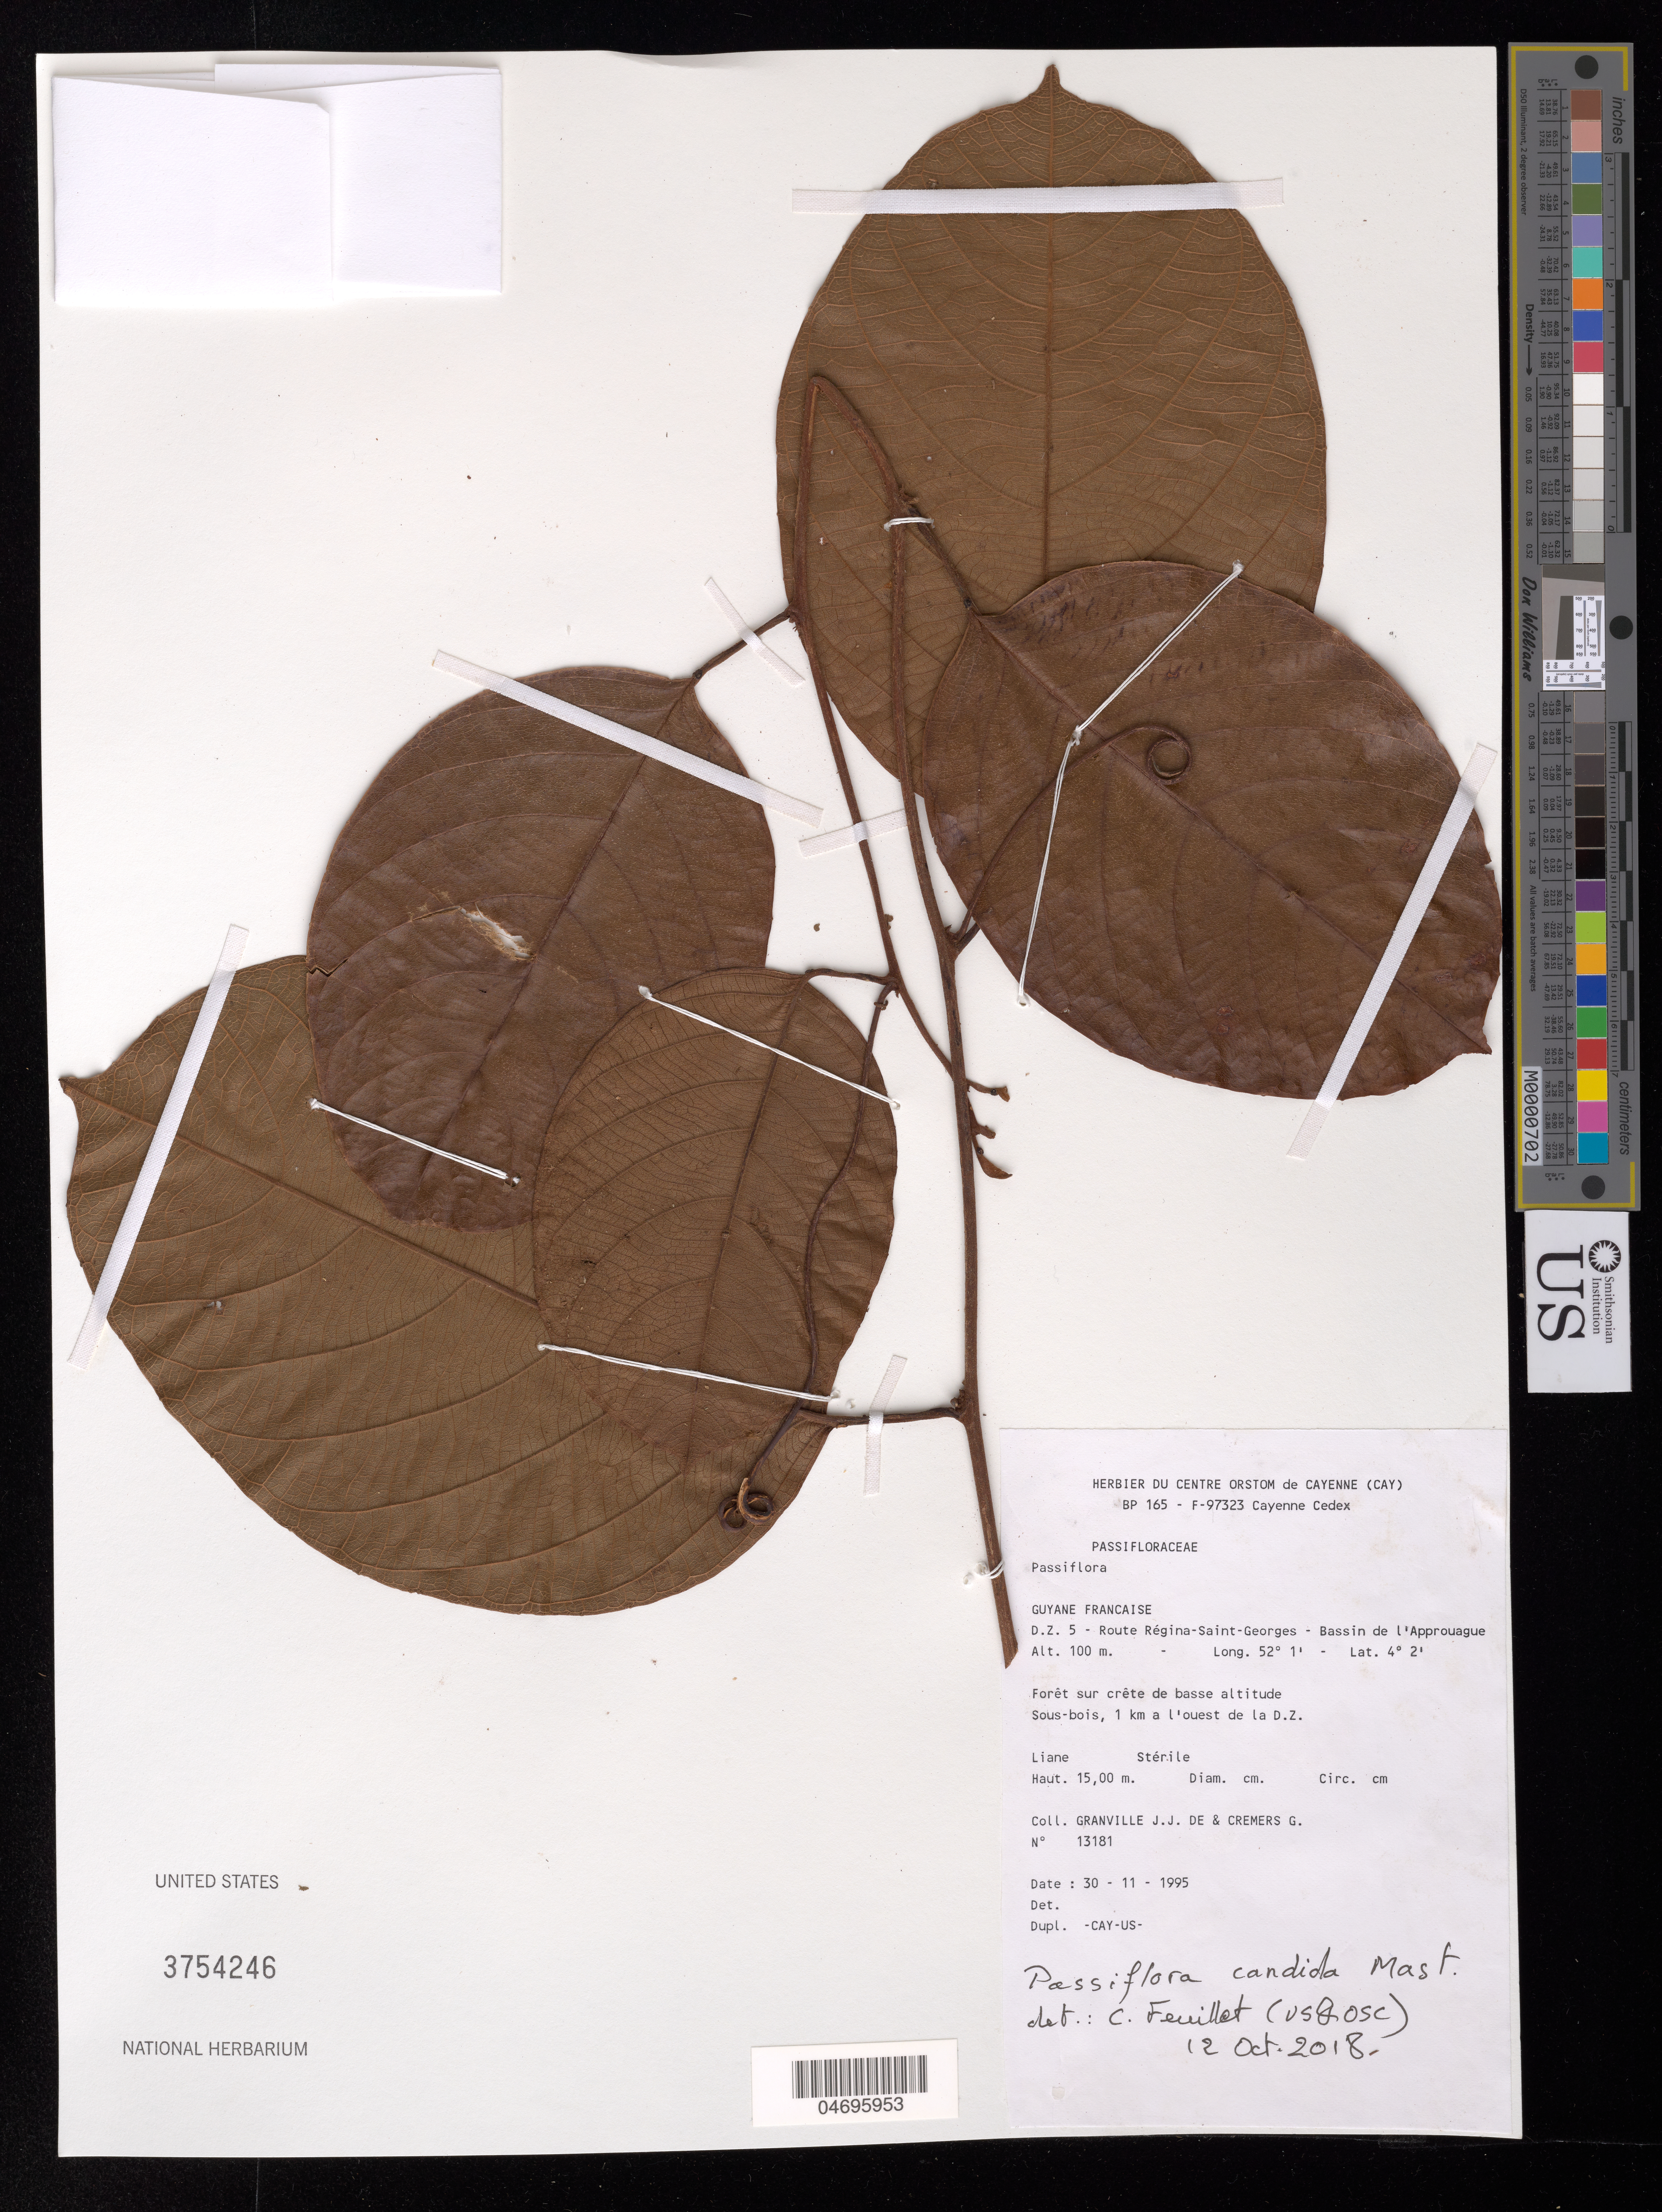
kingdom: Plantae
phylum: Tracheophyta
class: Magnoliopsida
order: Malpighiales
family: Passifloraceae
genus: Passiflora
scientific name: Passiflora candida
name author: (Poepp. & Endl.) Mast.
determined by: Feuillet, C.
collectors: J.-J. de Granville & G. Cremers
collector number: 13181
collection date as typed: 30-Nov-95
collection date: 1995-11-30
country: French Guiana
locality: Route Regina-Saint-Georges, D.Z. 5, Bassin de l'Approuague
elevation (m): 100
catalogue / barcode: US 3754246